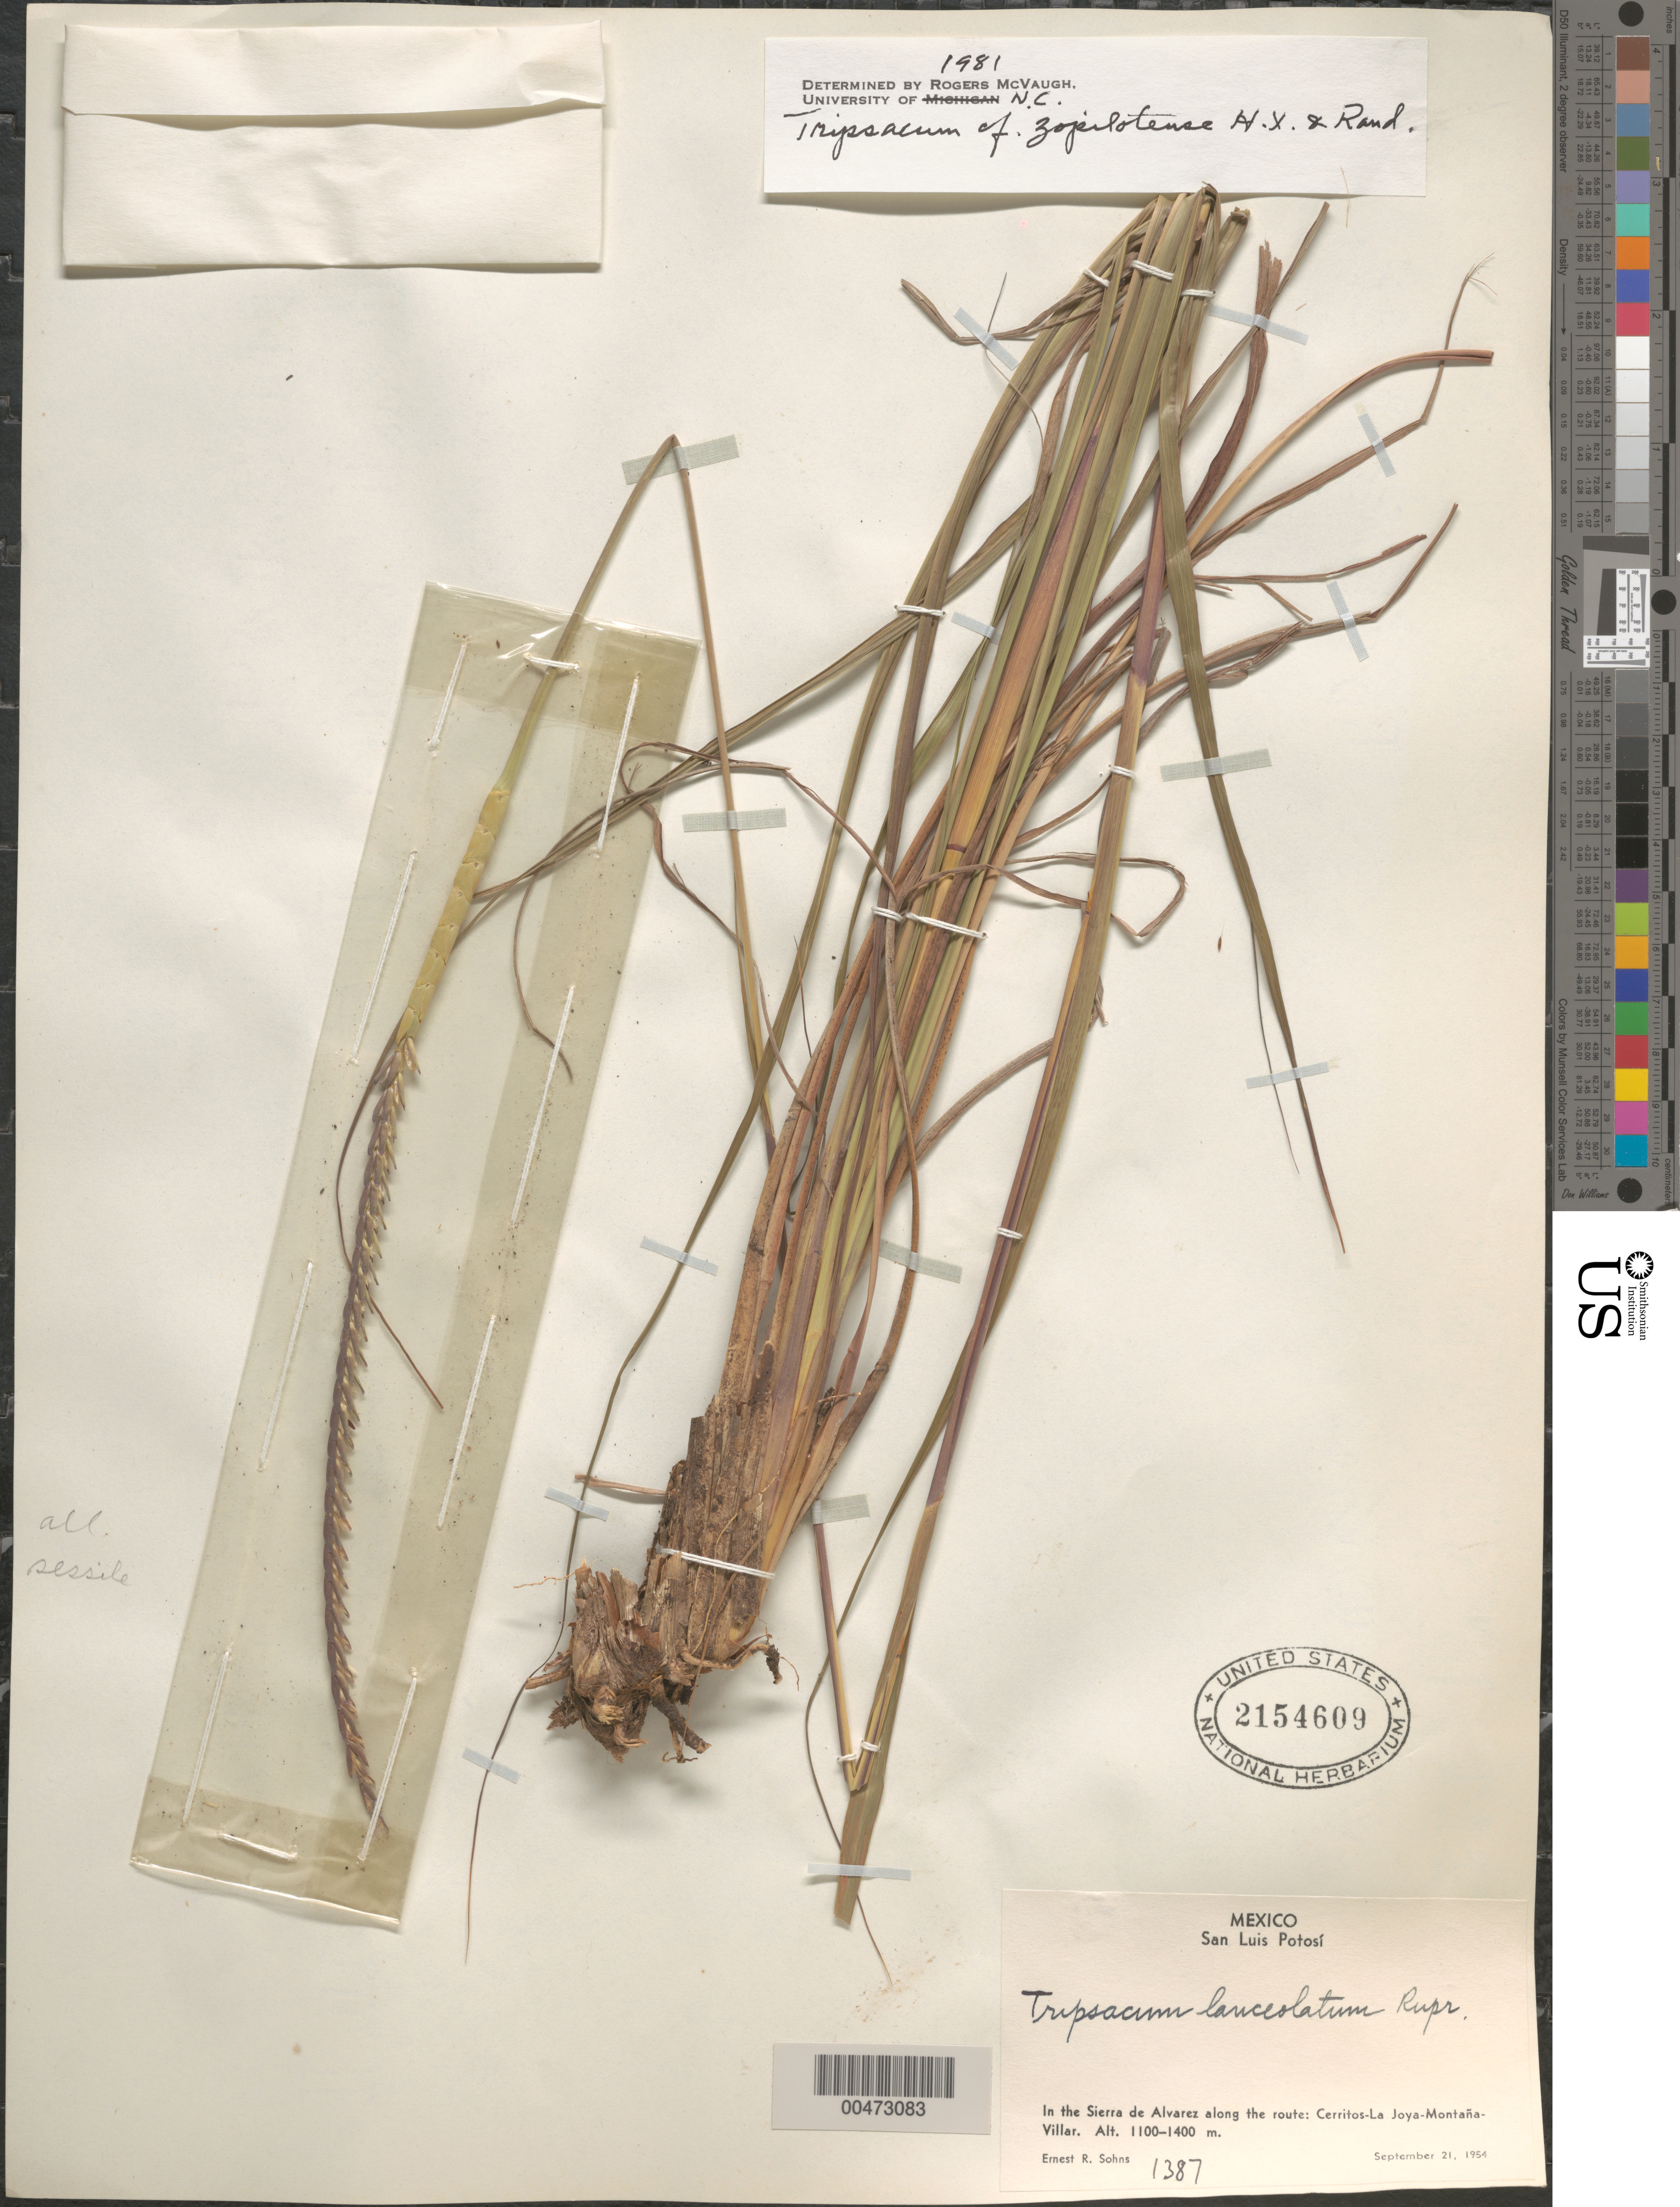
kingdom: Plantae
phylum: Tracheophyta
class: Liliopsida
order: Poales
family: Poaceae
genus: Tripsacum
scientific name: Tripsacum zapolitense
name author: Hern.-Xol. & Randolph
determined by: McVaugh, R.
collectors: E. R. Sohns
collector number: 1387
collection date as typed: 21 Sep 1954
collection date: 1954-09-21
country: Mexico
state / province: San Luis Potosi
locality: In the Sierra de Alvarez along the route: Cerritos-La Joya-Monta¤a-Villar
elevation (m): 1100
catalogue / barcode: US 2154609